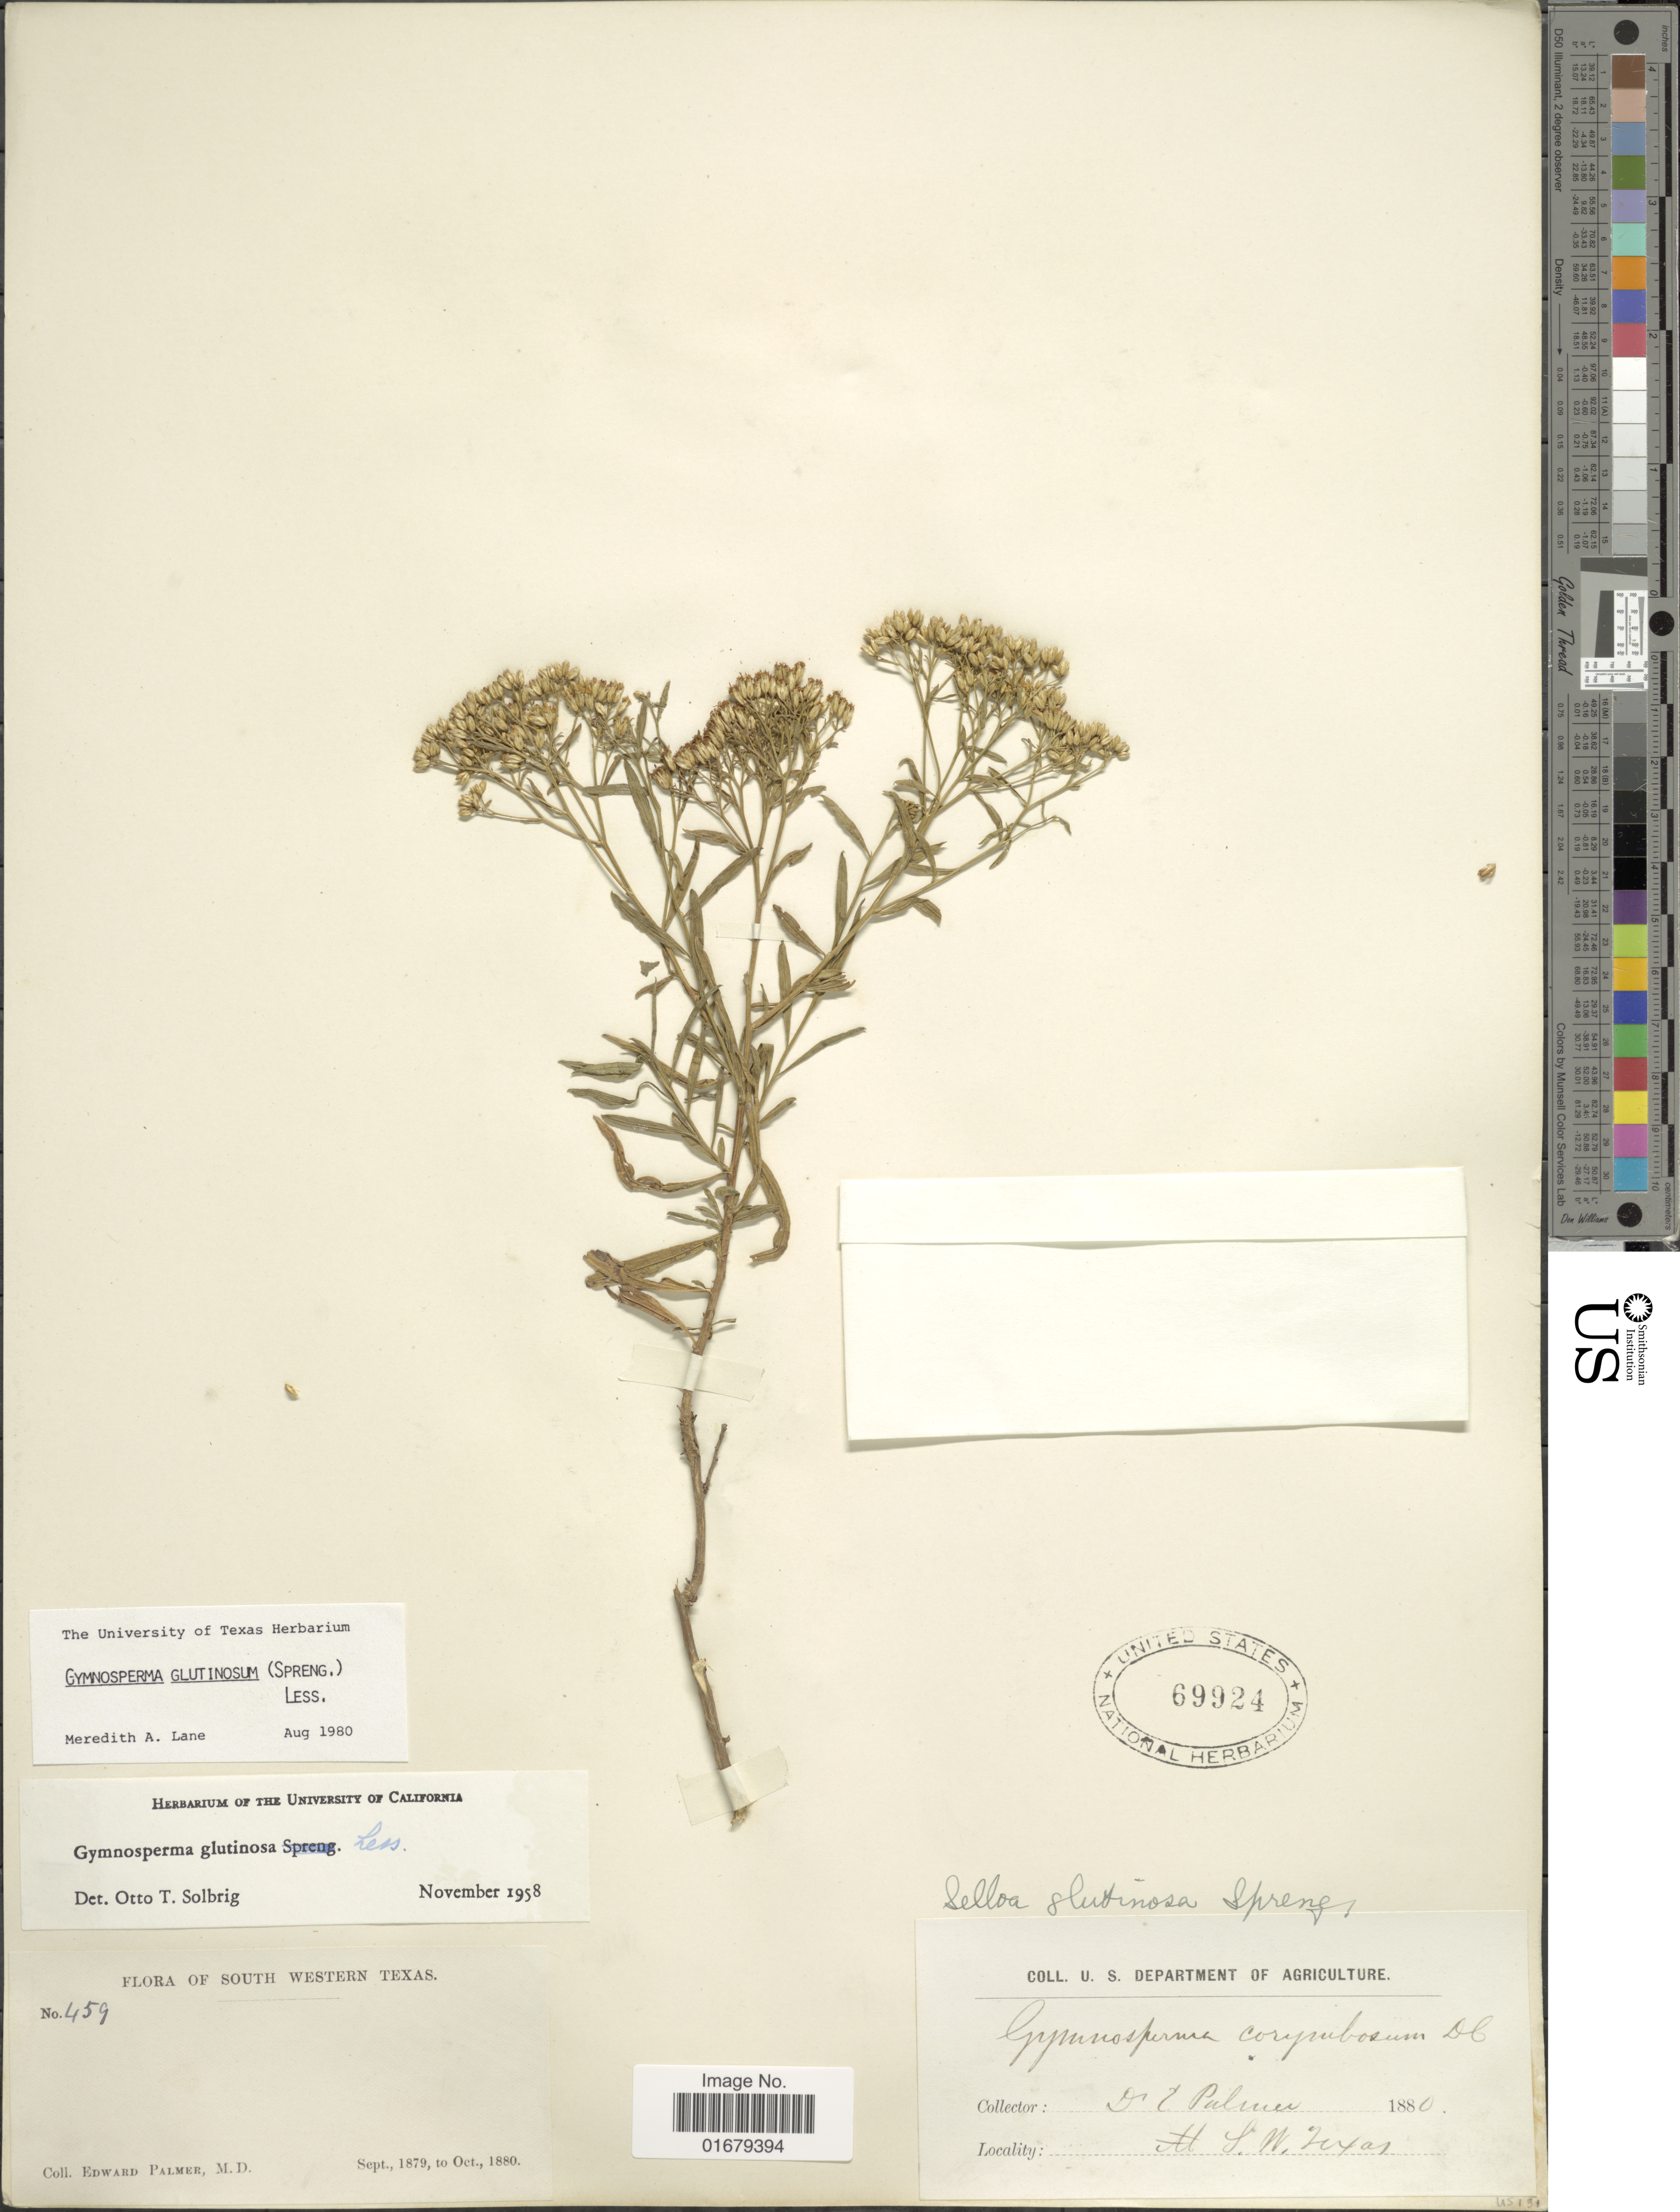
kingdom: Plantae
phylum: Tracheophyta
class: Magnoliopsida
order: Asterales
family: Asteraceae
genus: Gymnosperma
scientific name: Gymnosperma glutinosum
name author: (Spreng.) Less.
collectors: J. E. Palmér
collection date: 1880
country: United States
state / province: Texas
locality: S. W. Texas.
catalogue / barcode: US 69924